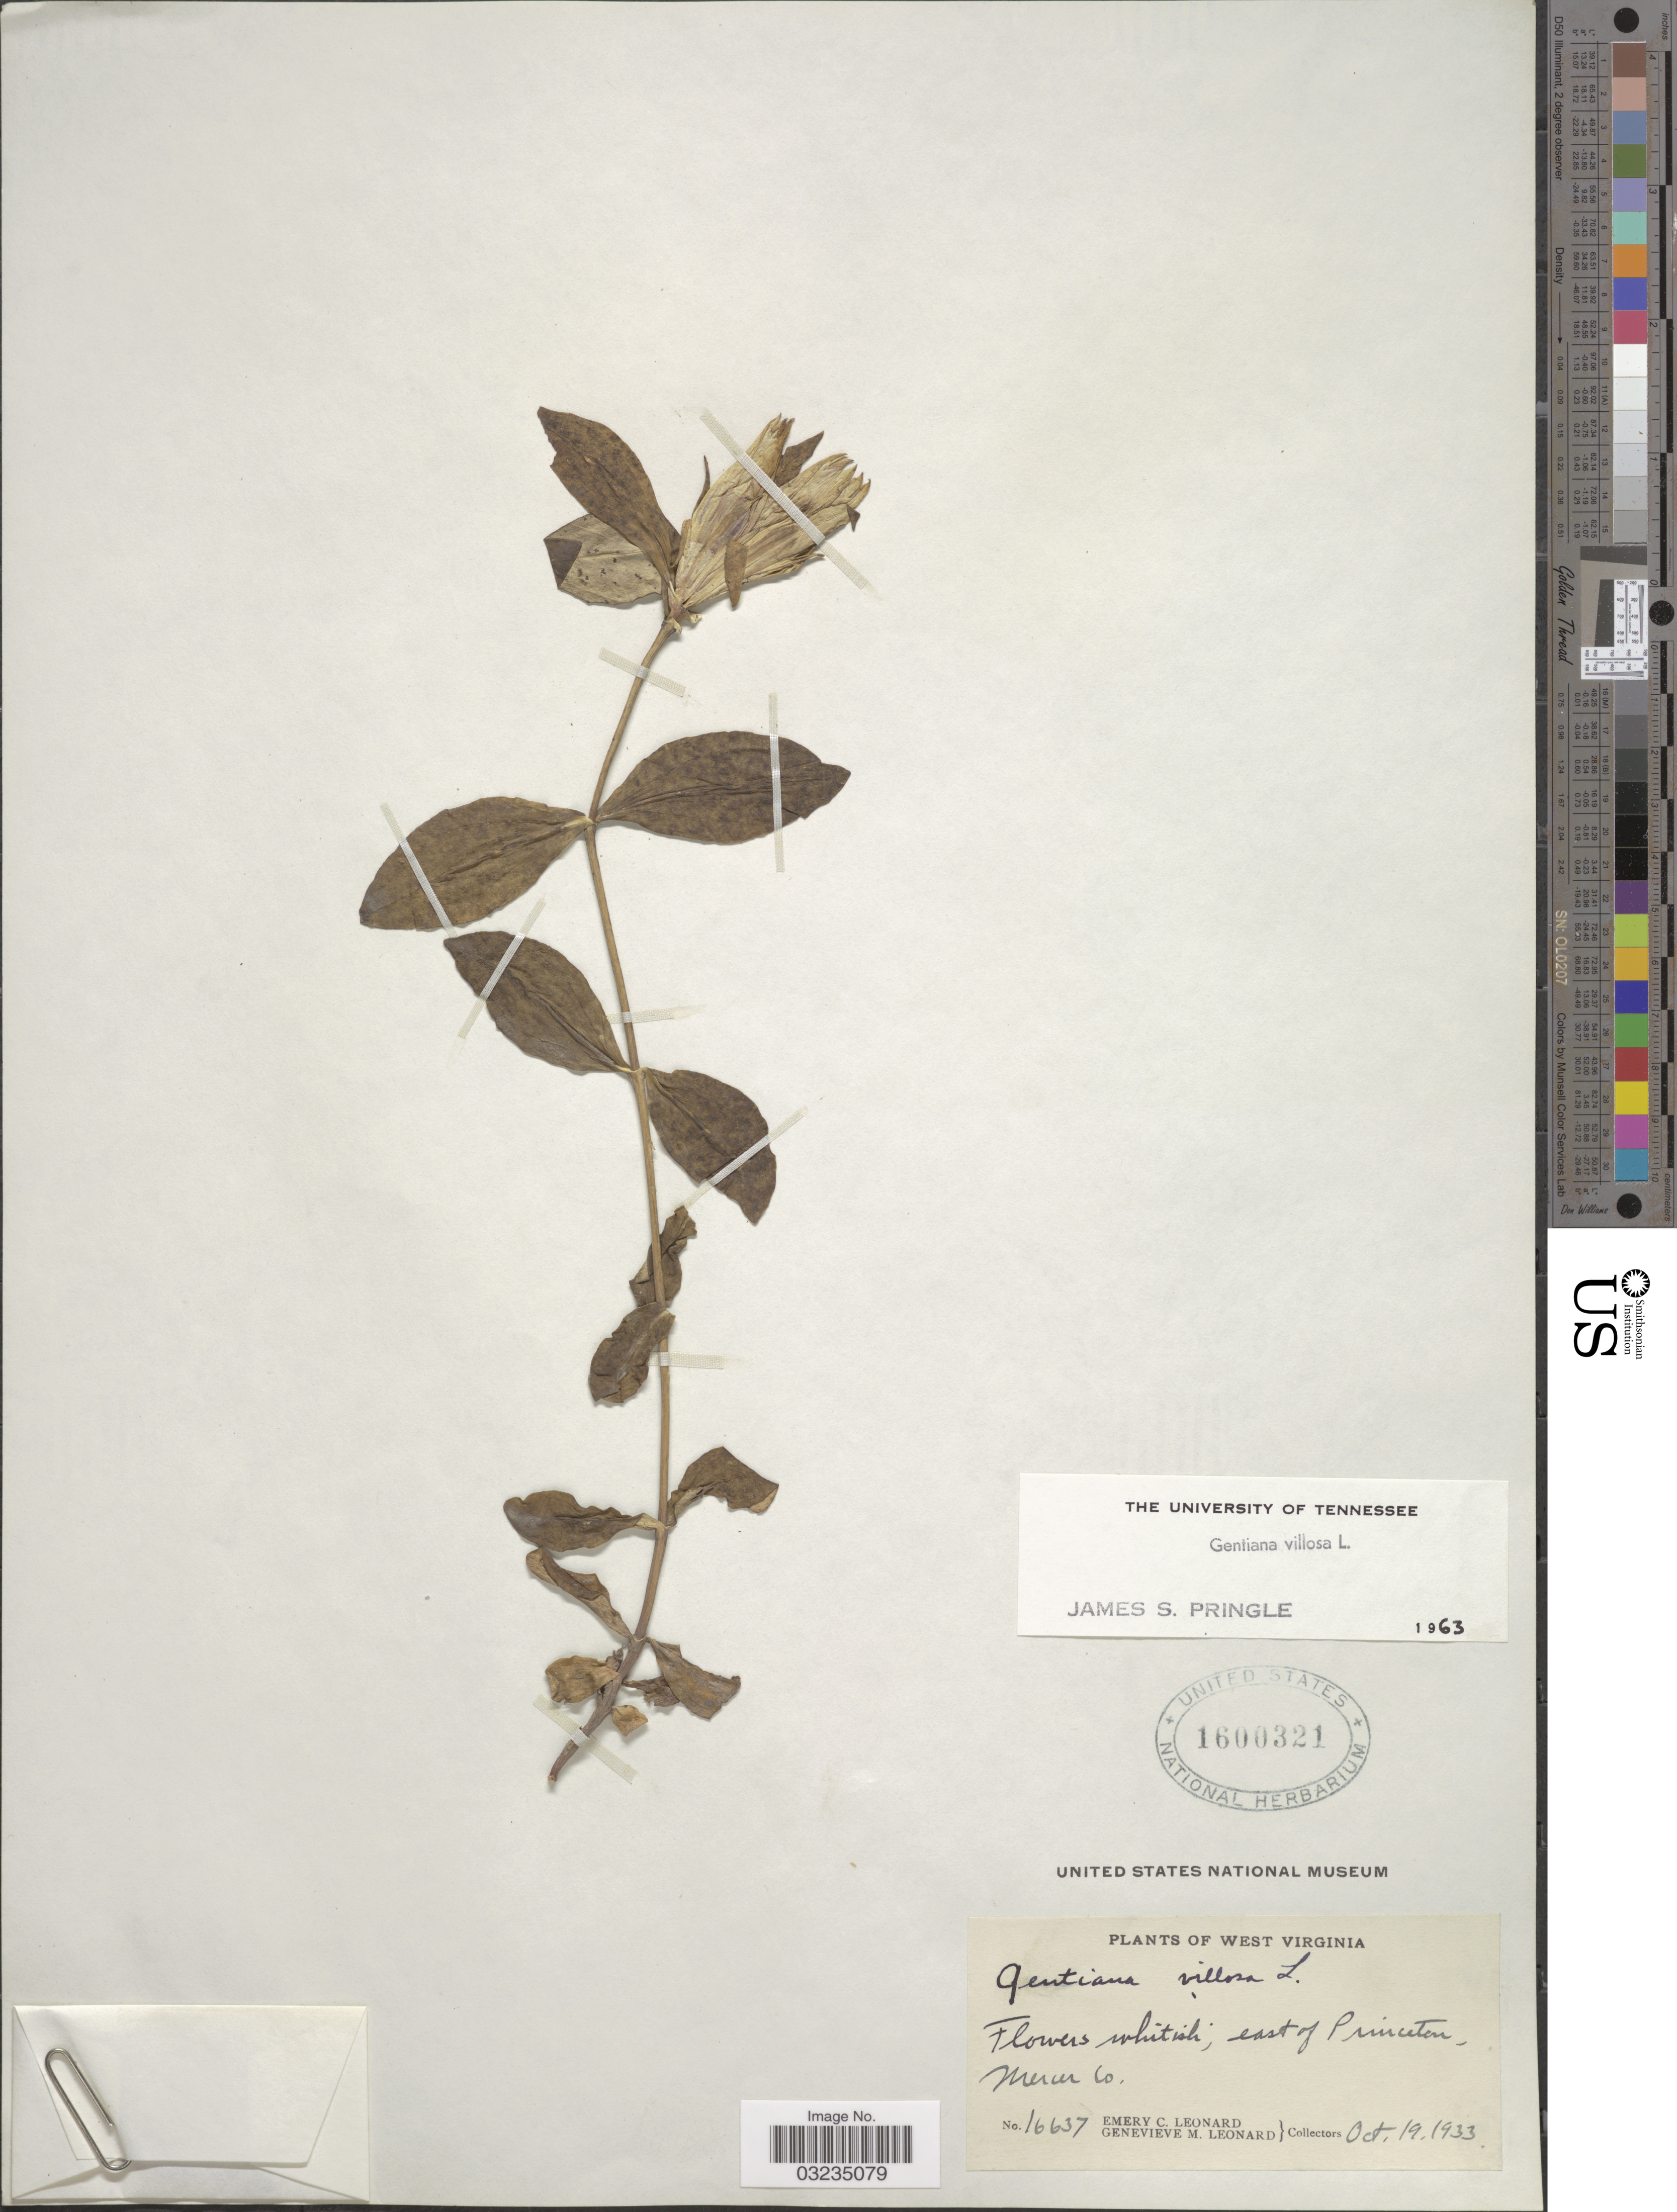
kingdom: Plantae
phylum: Tracheophyta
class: Magnoliopsida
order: Gentianales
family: Gentianaceae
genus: Gentiana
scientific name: Gentiana villosa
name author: L.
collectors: E. C. Leonard & G. M. Leonard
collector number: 16637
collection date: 1933-10-19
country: United States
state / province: West Virginia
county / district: Mercer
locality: East of Princeton, Mercer Co.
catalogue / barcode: US 1600321